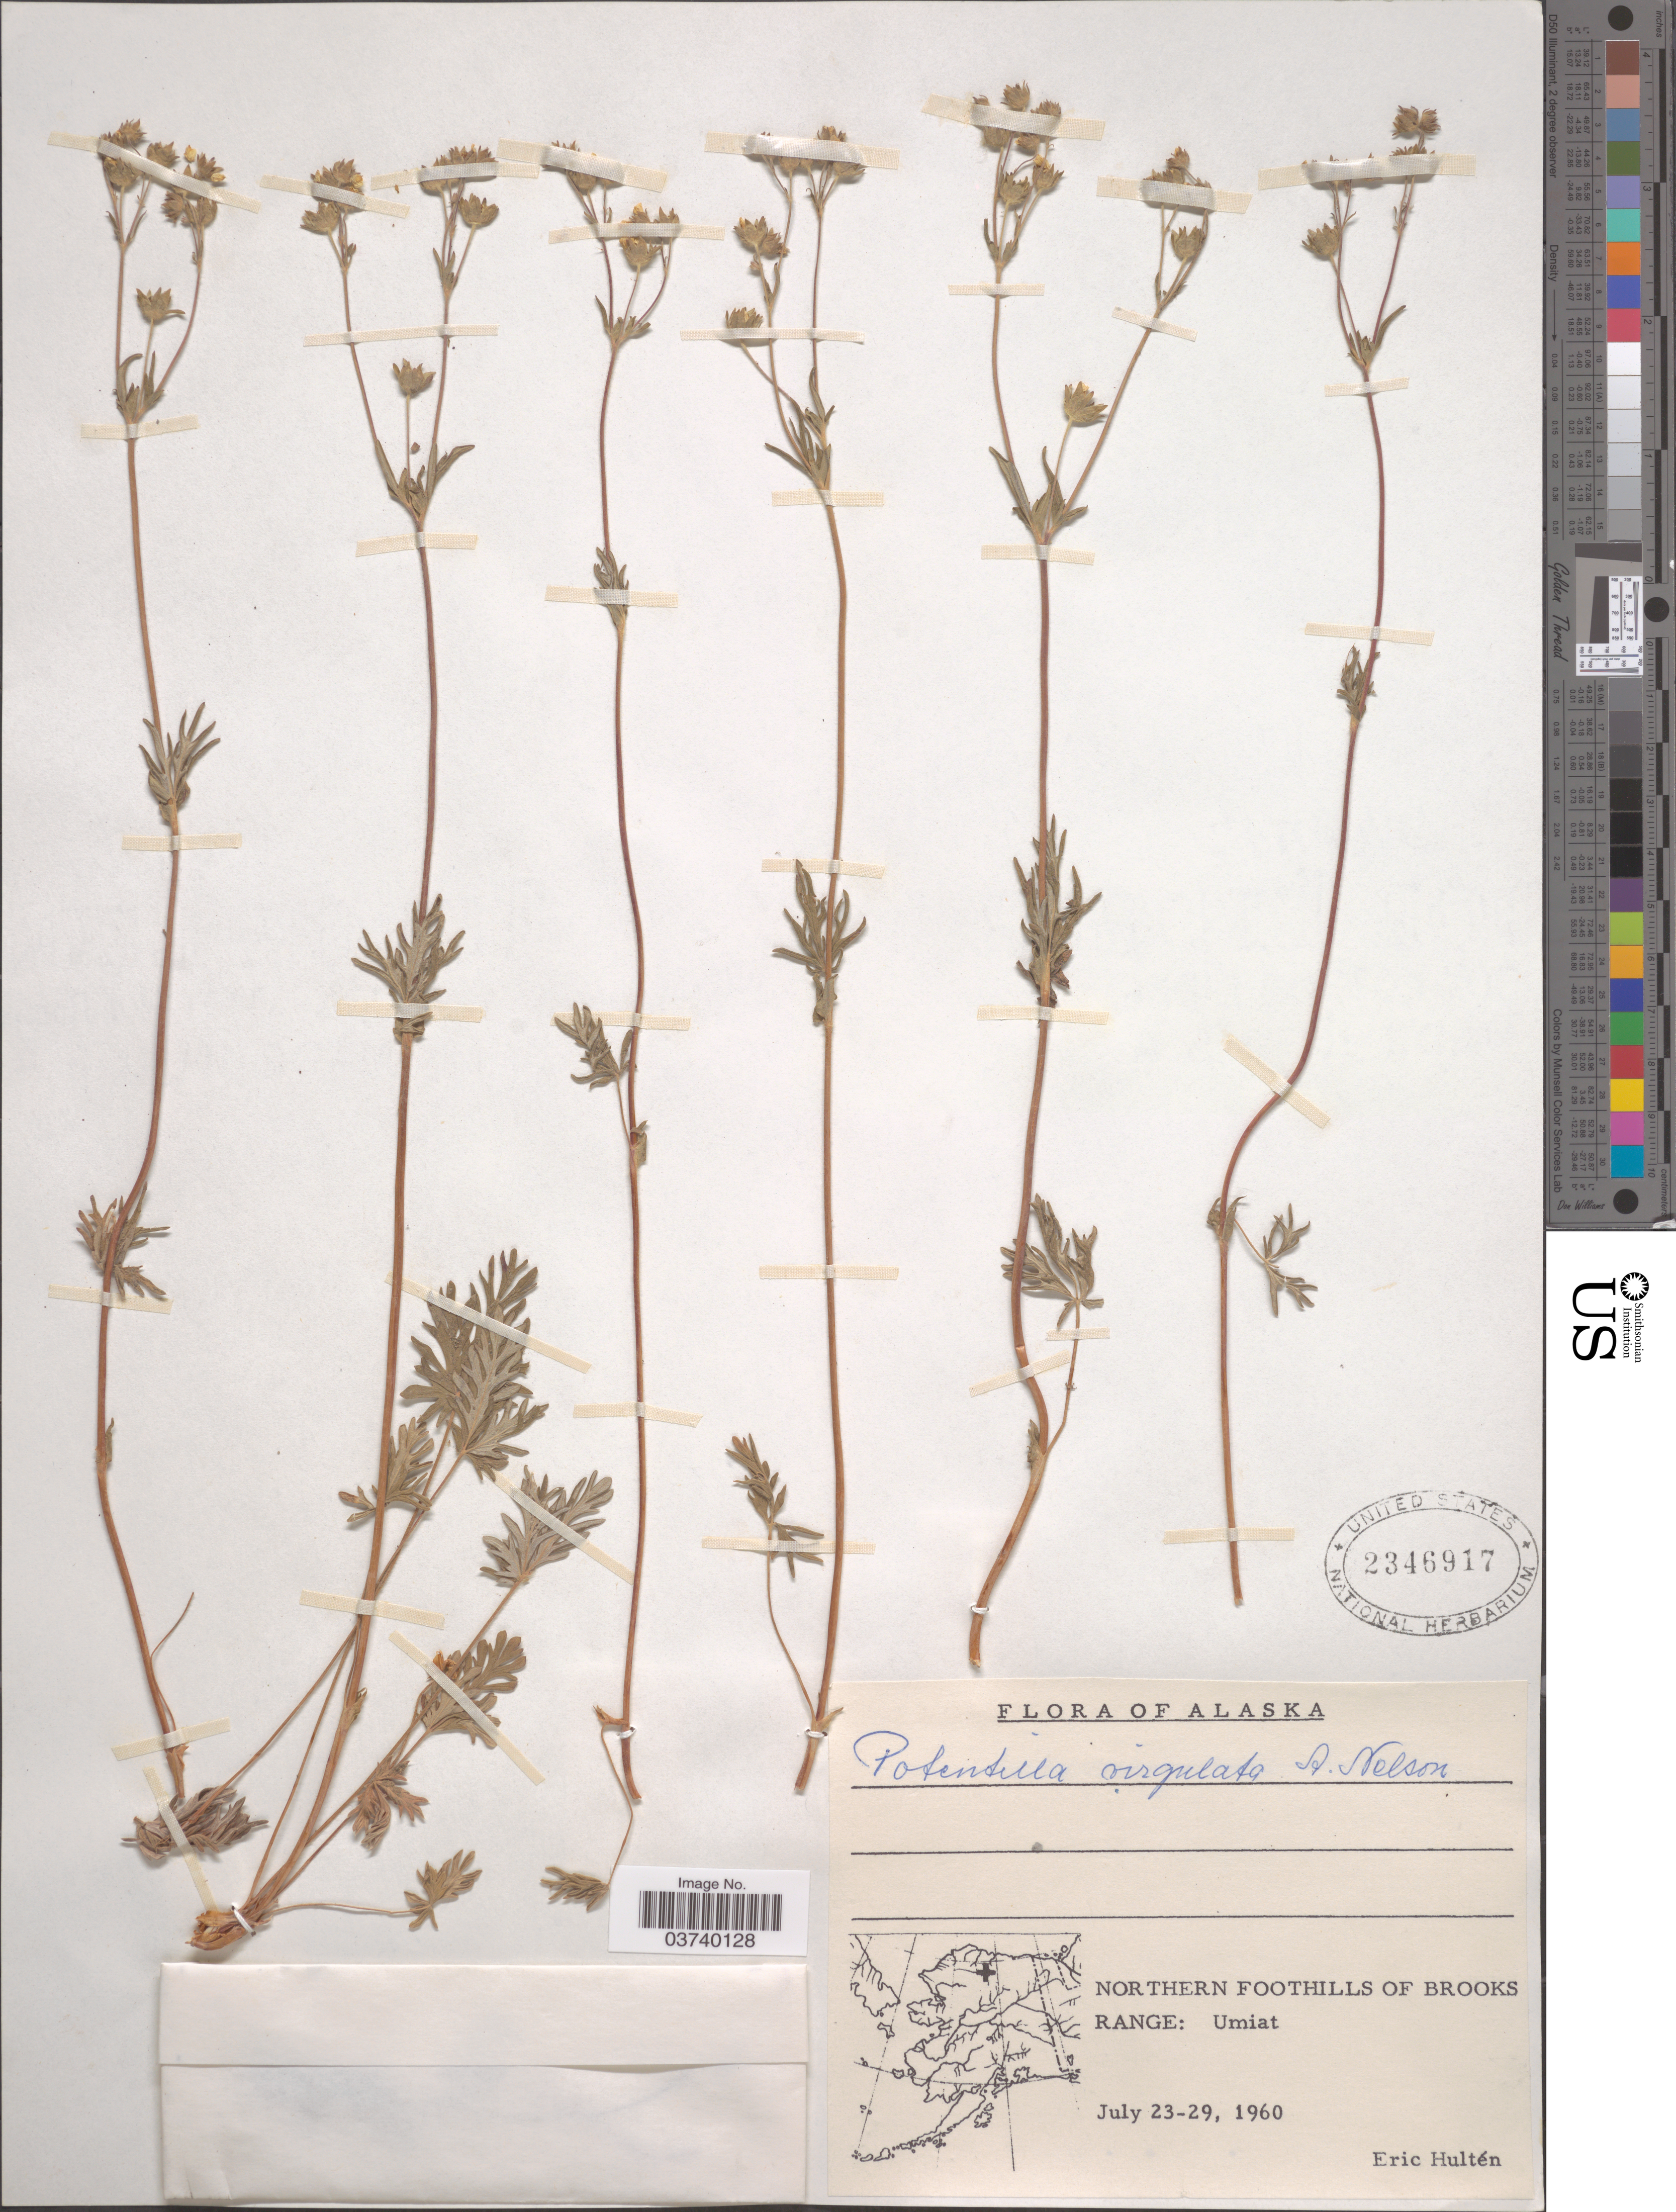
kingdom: Plantae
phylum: Tracheophyta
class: Magnoliopsida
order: Rosales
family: Rosaceae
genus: Potentilla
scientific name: Potentilla litoralis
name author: Rydb.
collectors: E. G. Hultén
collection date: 1960-07-23/1960-07-29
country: United States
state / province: Alaska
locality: Northern Foothills of Brooks Range: Umiat.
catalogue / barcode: US 2346917